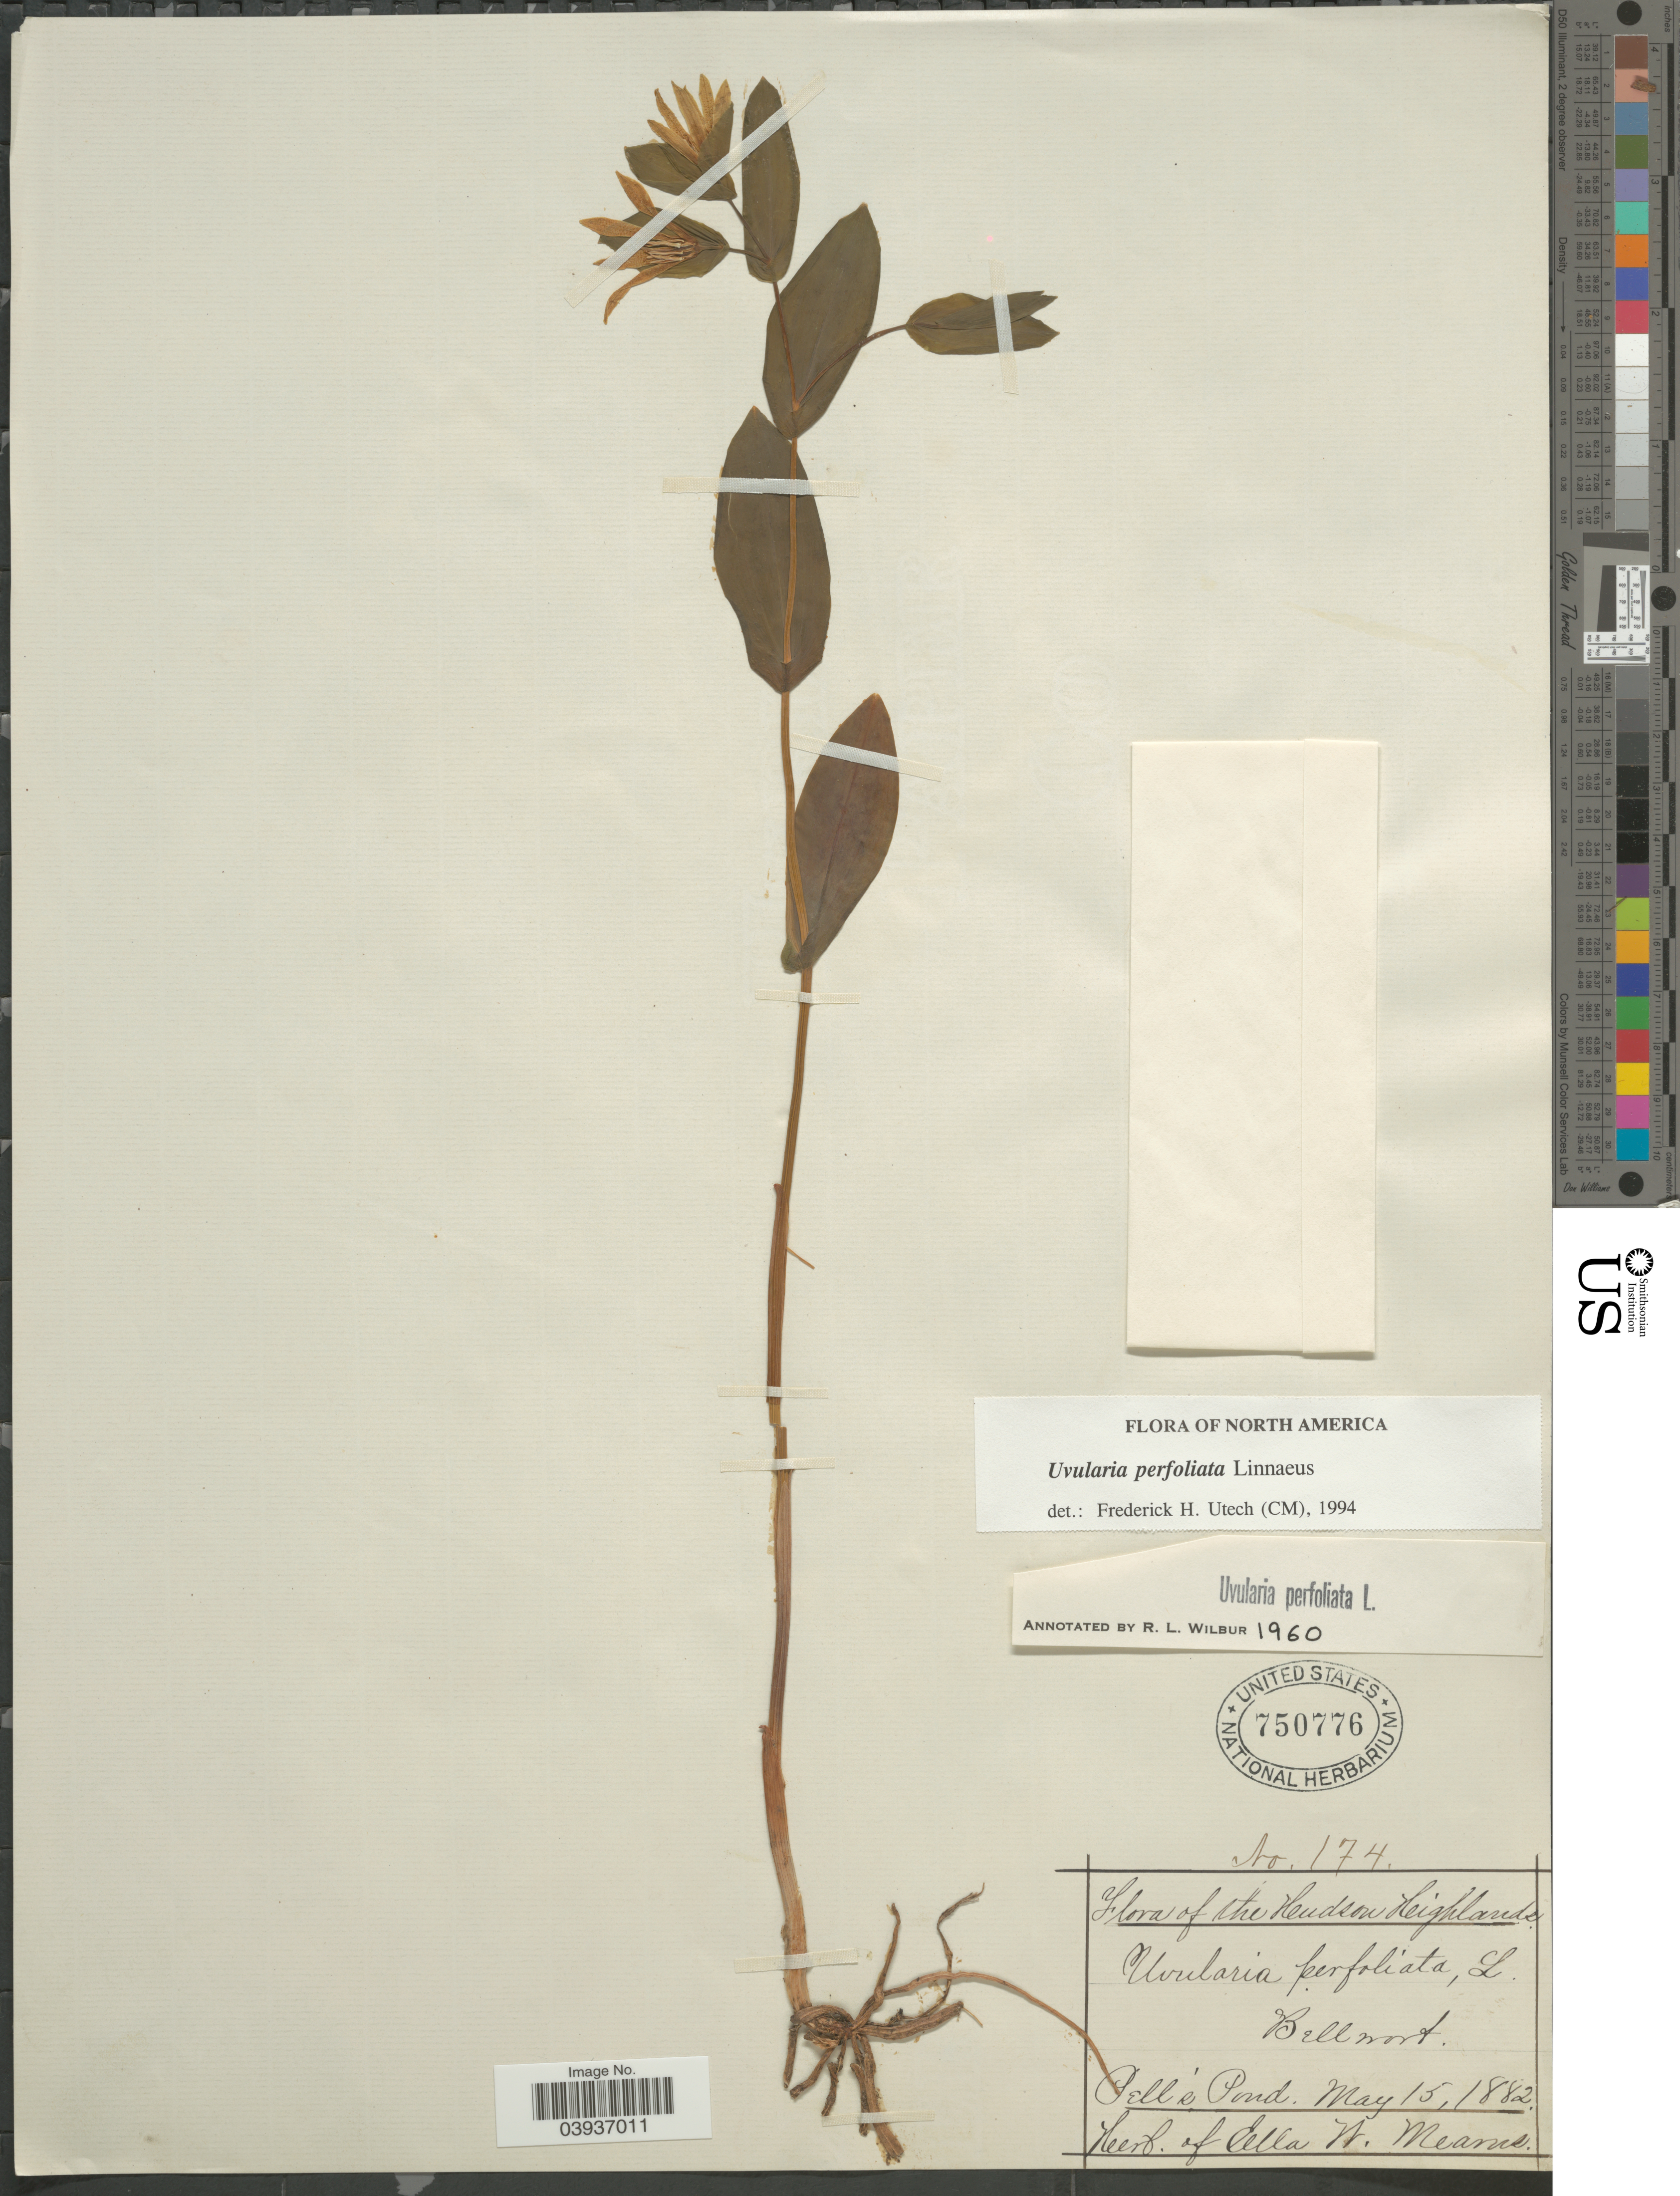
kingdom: Plantae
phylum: Tracheophyta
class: Liliopsida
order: Liliales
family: Colchicaceae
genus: Uvularia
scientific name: Uvularia perfoliata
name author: L.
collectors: ex herb. Cella N. Mearns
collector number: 174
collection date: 1882-05-15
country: United States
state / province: New York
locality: The Hudson Highlands. Bellwort. Pell's Pond.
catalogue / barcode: US 750776